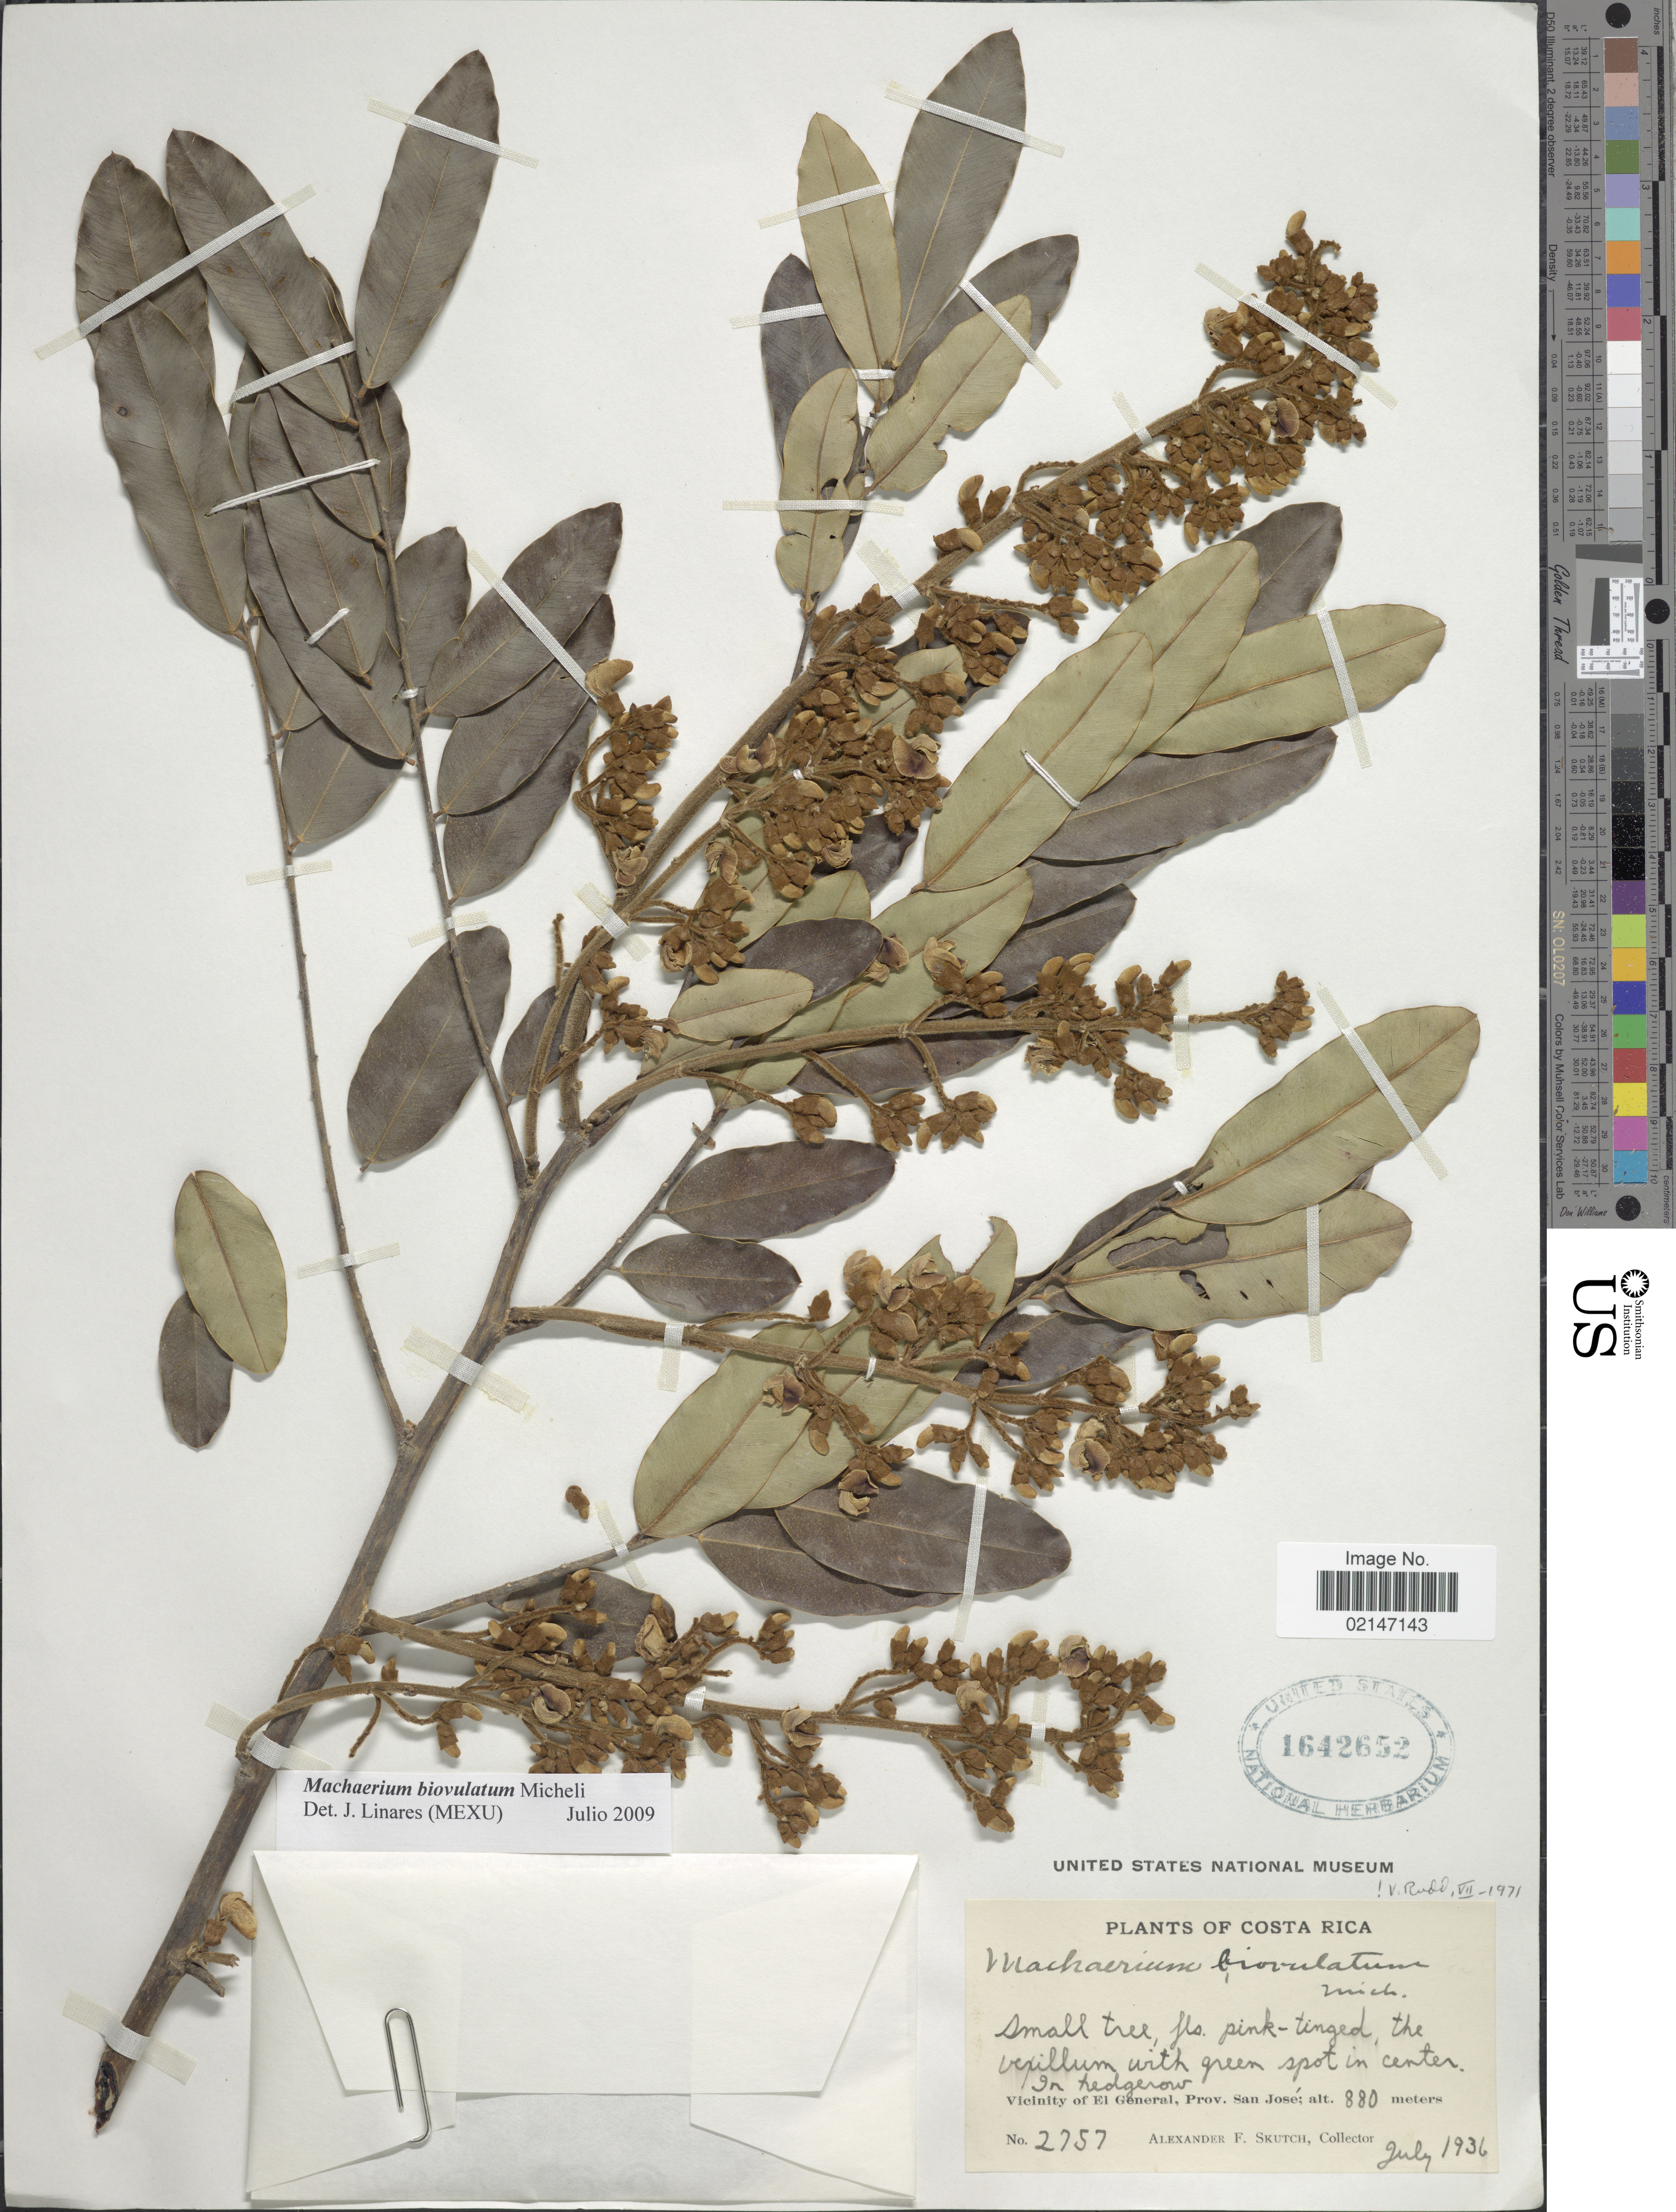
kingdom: Plantae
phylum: Tracheophyta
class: Magnoliopsida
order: Fabales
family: Fabaceae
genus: Machaerium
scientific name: Machaerium biovulatum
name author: Micheli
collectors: A. F. Skutch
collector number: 2757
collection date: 1936-07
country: Costa Rica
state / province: San José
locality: Vicinity of El General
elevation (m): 880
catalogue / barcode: US 1642652